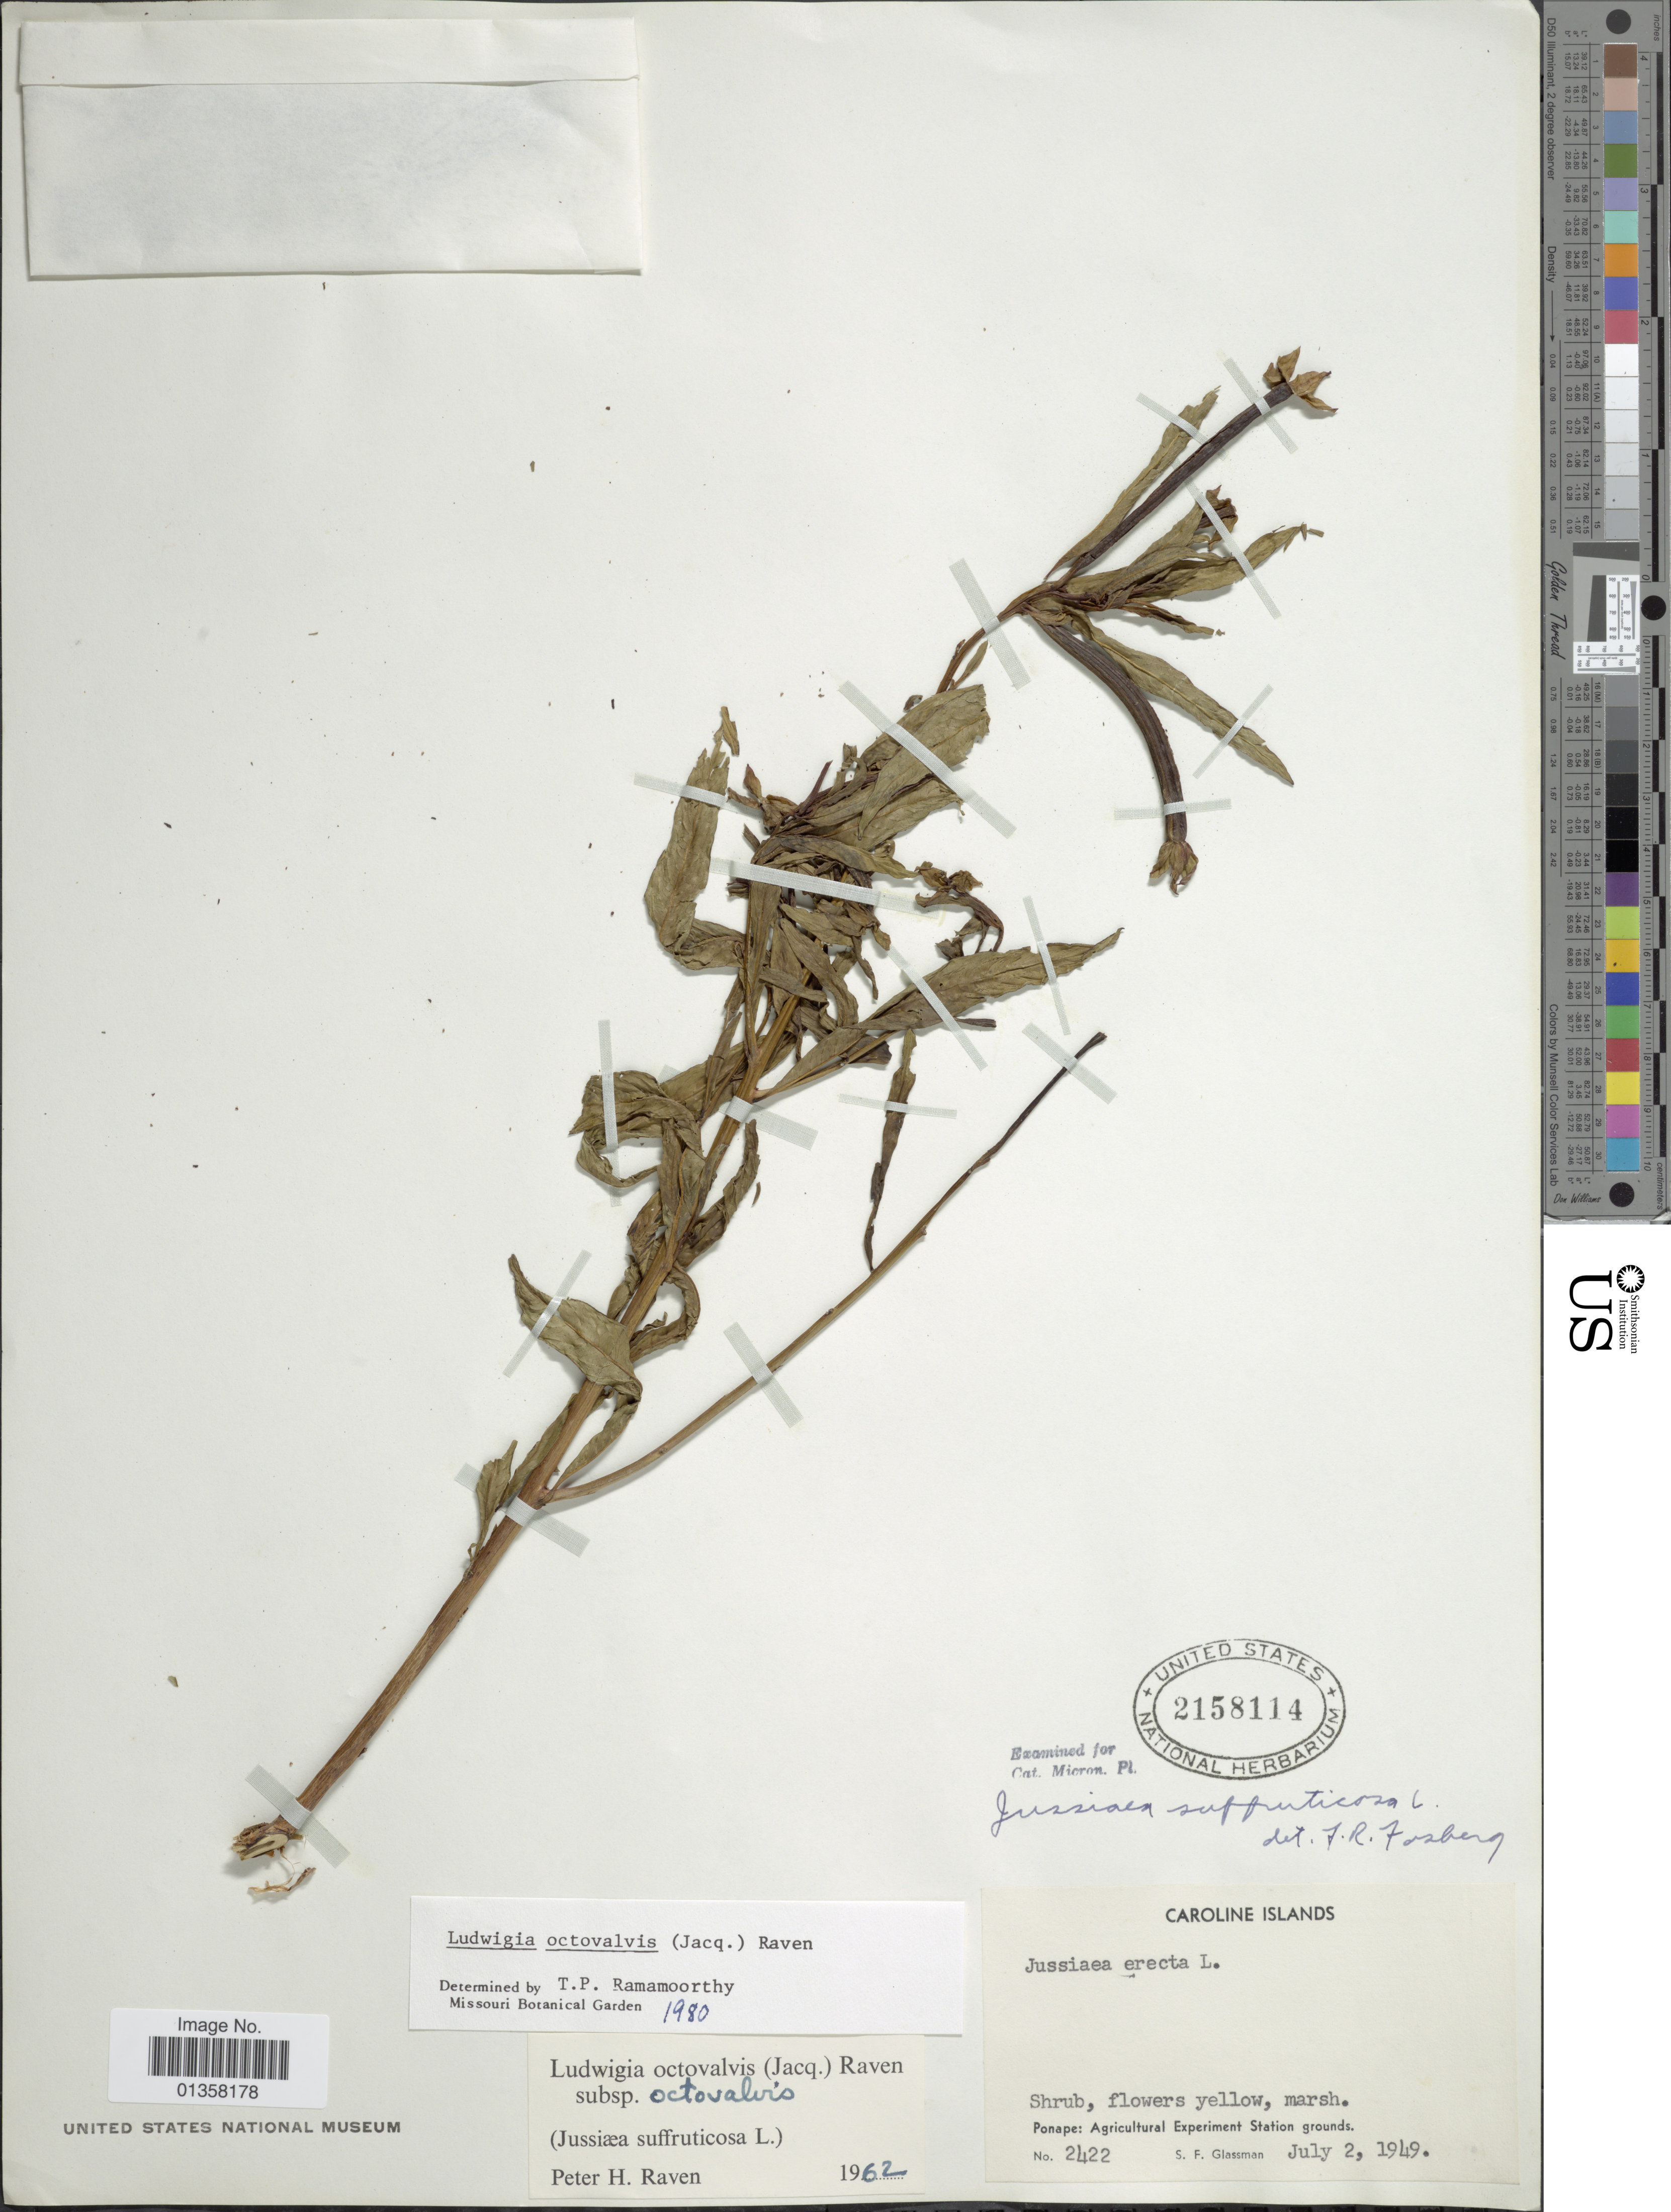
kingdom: Plantae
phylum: Tracheophyta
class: Magnoliopsida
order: Myrtales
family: Onagraceae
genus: Ludwigia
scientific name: Ludwigia octovalvis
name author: (Jacq.) P.H. Raven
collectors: S. F. Glassman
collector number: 2422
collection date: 1949-07-02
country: Micronesia, Federated States of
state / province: Pohnpei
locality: Caroline Islands, Ponape: Agricultural Experiment Station grounds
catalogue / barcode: US 2158114